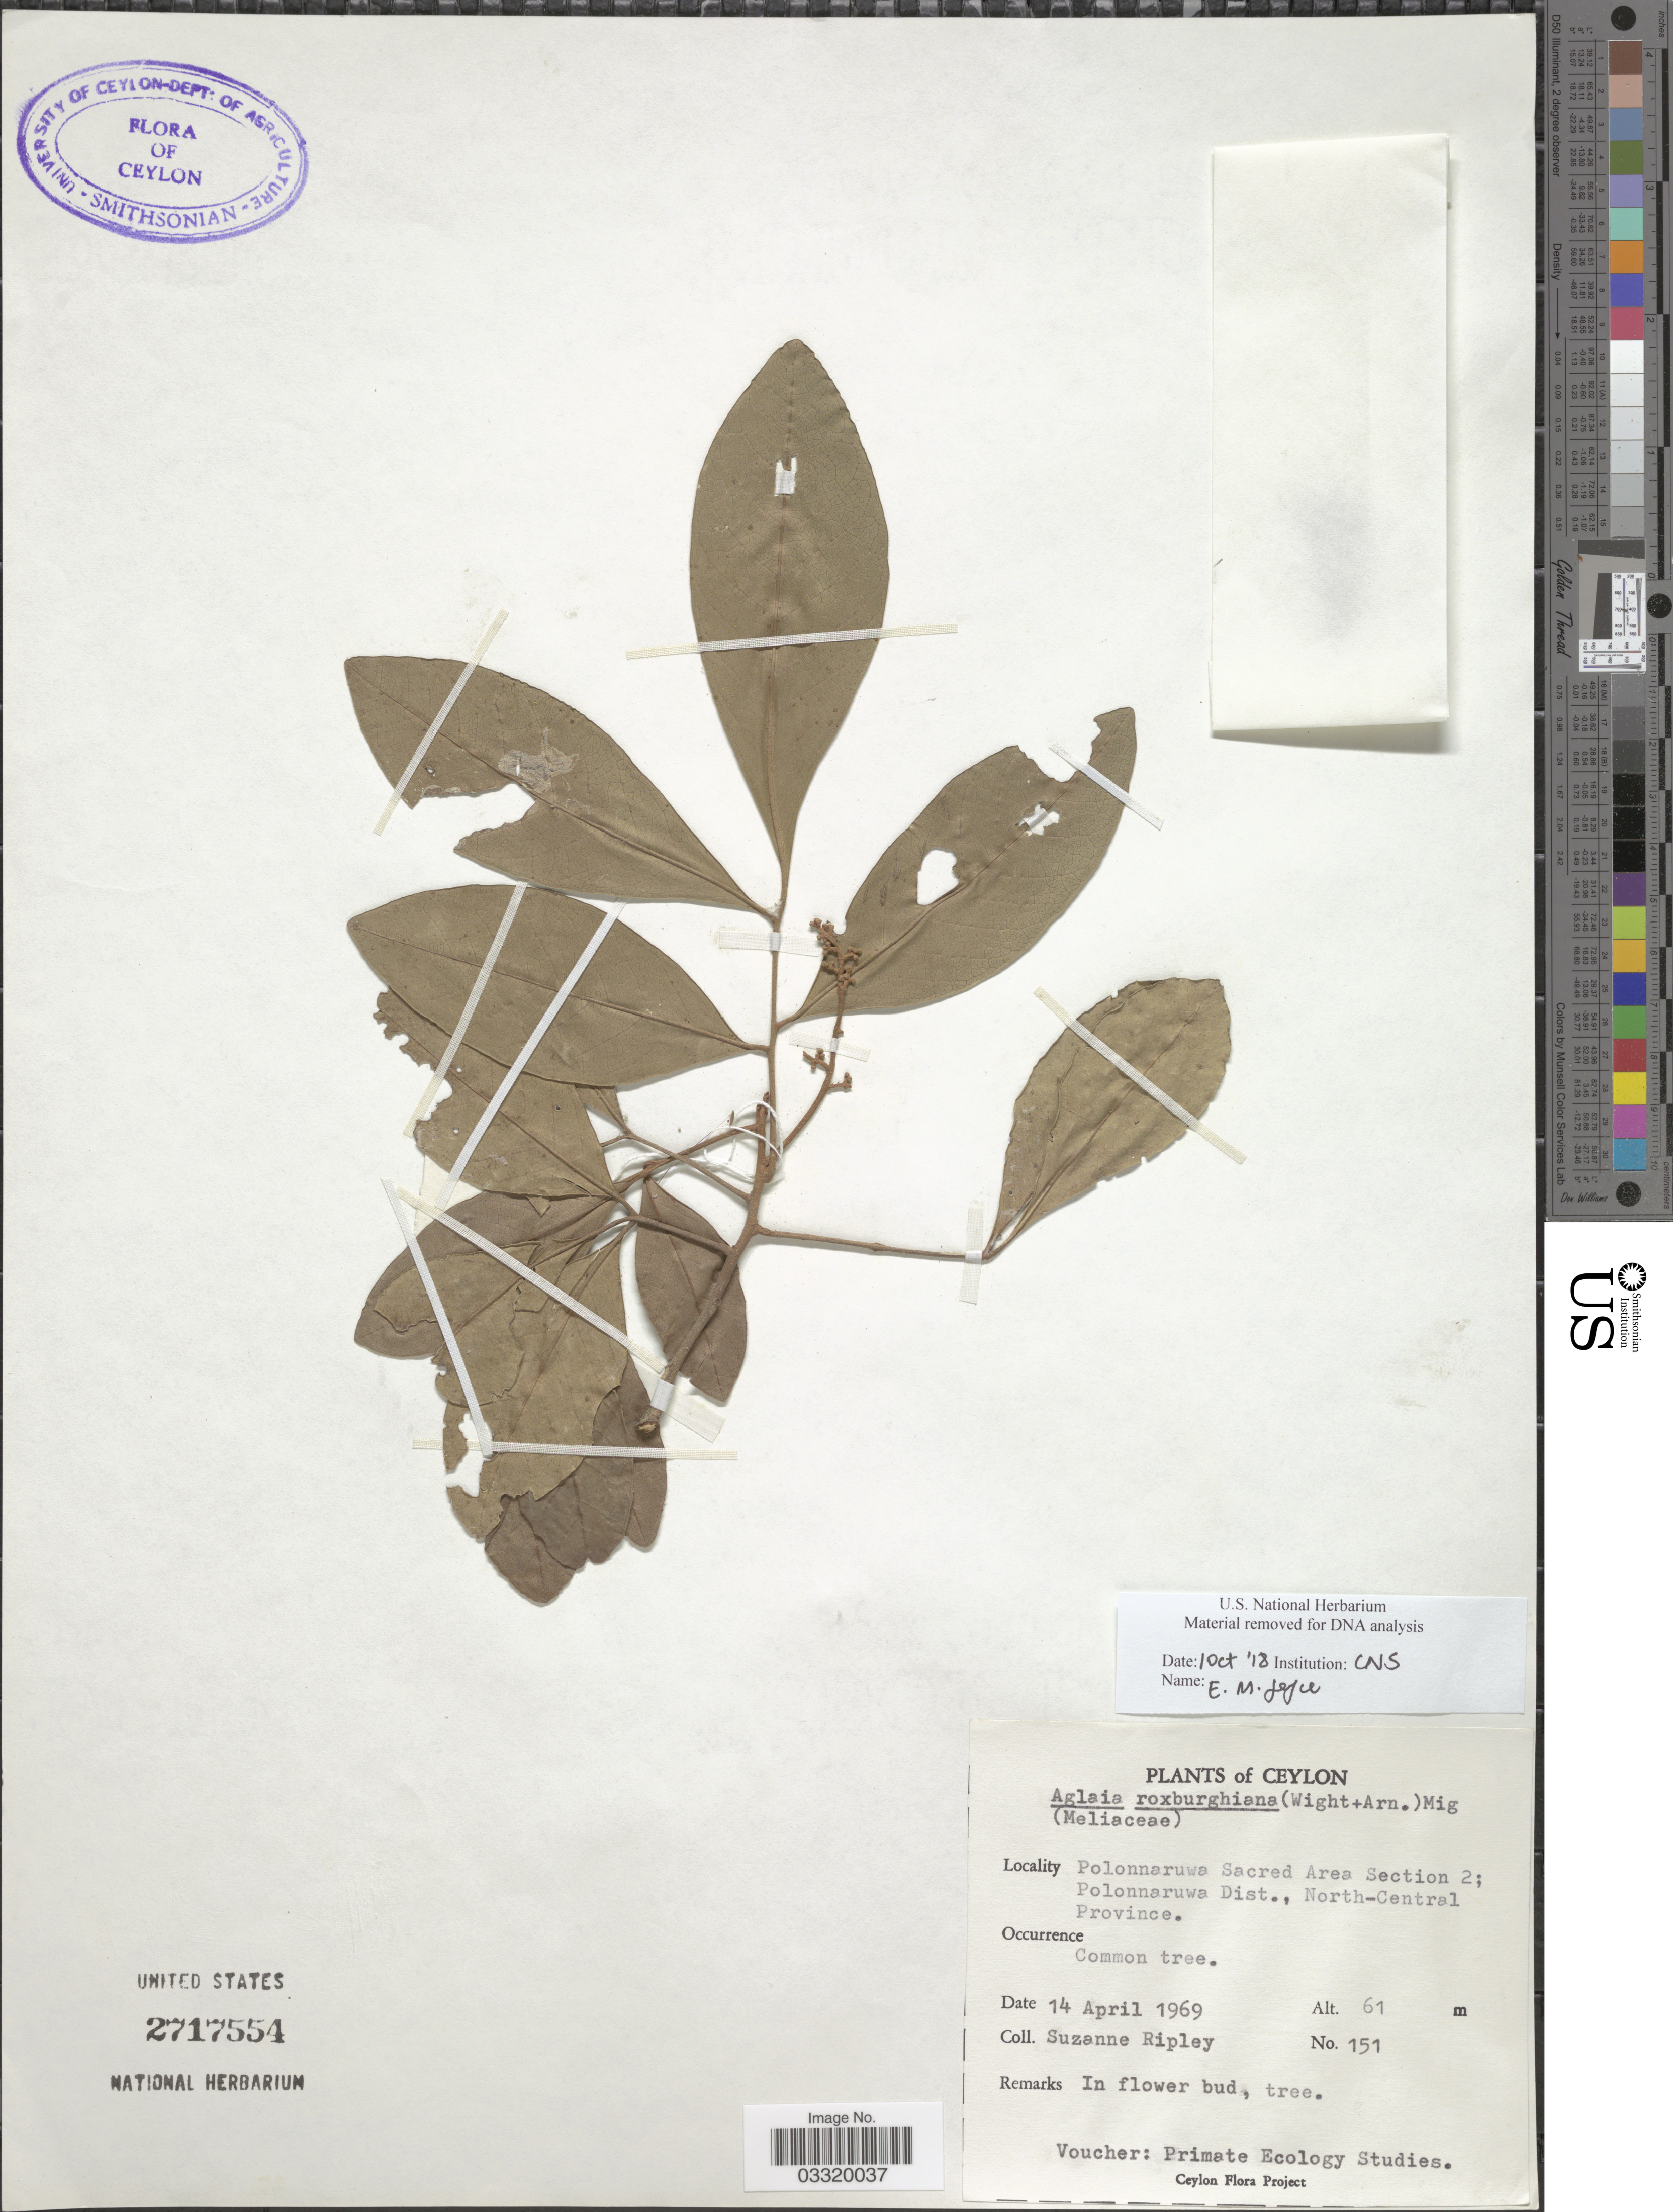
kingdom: Plantae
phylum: Tracheophyta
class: Magnoliopsida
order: Sapindales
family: Meliaceae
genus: Aglaia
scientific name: Aglaia elaeagnoidea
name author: (A. Juss.) Benth.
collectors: S. Ripley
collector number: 151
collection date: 1969-04-14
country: Sri Lanka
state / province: North Central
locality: Ceylon. Polonnaruwa Sacred Area Section 2; Polonnaruwa Dist.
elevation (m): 61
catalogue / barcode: US 2717554